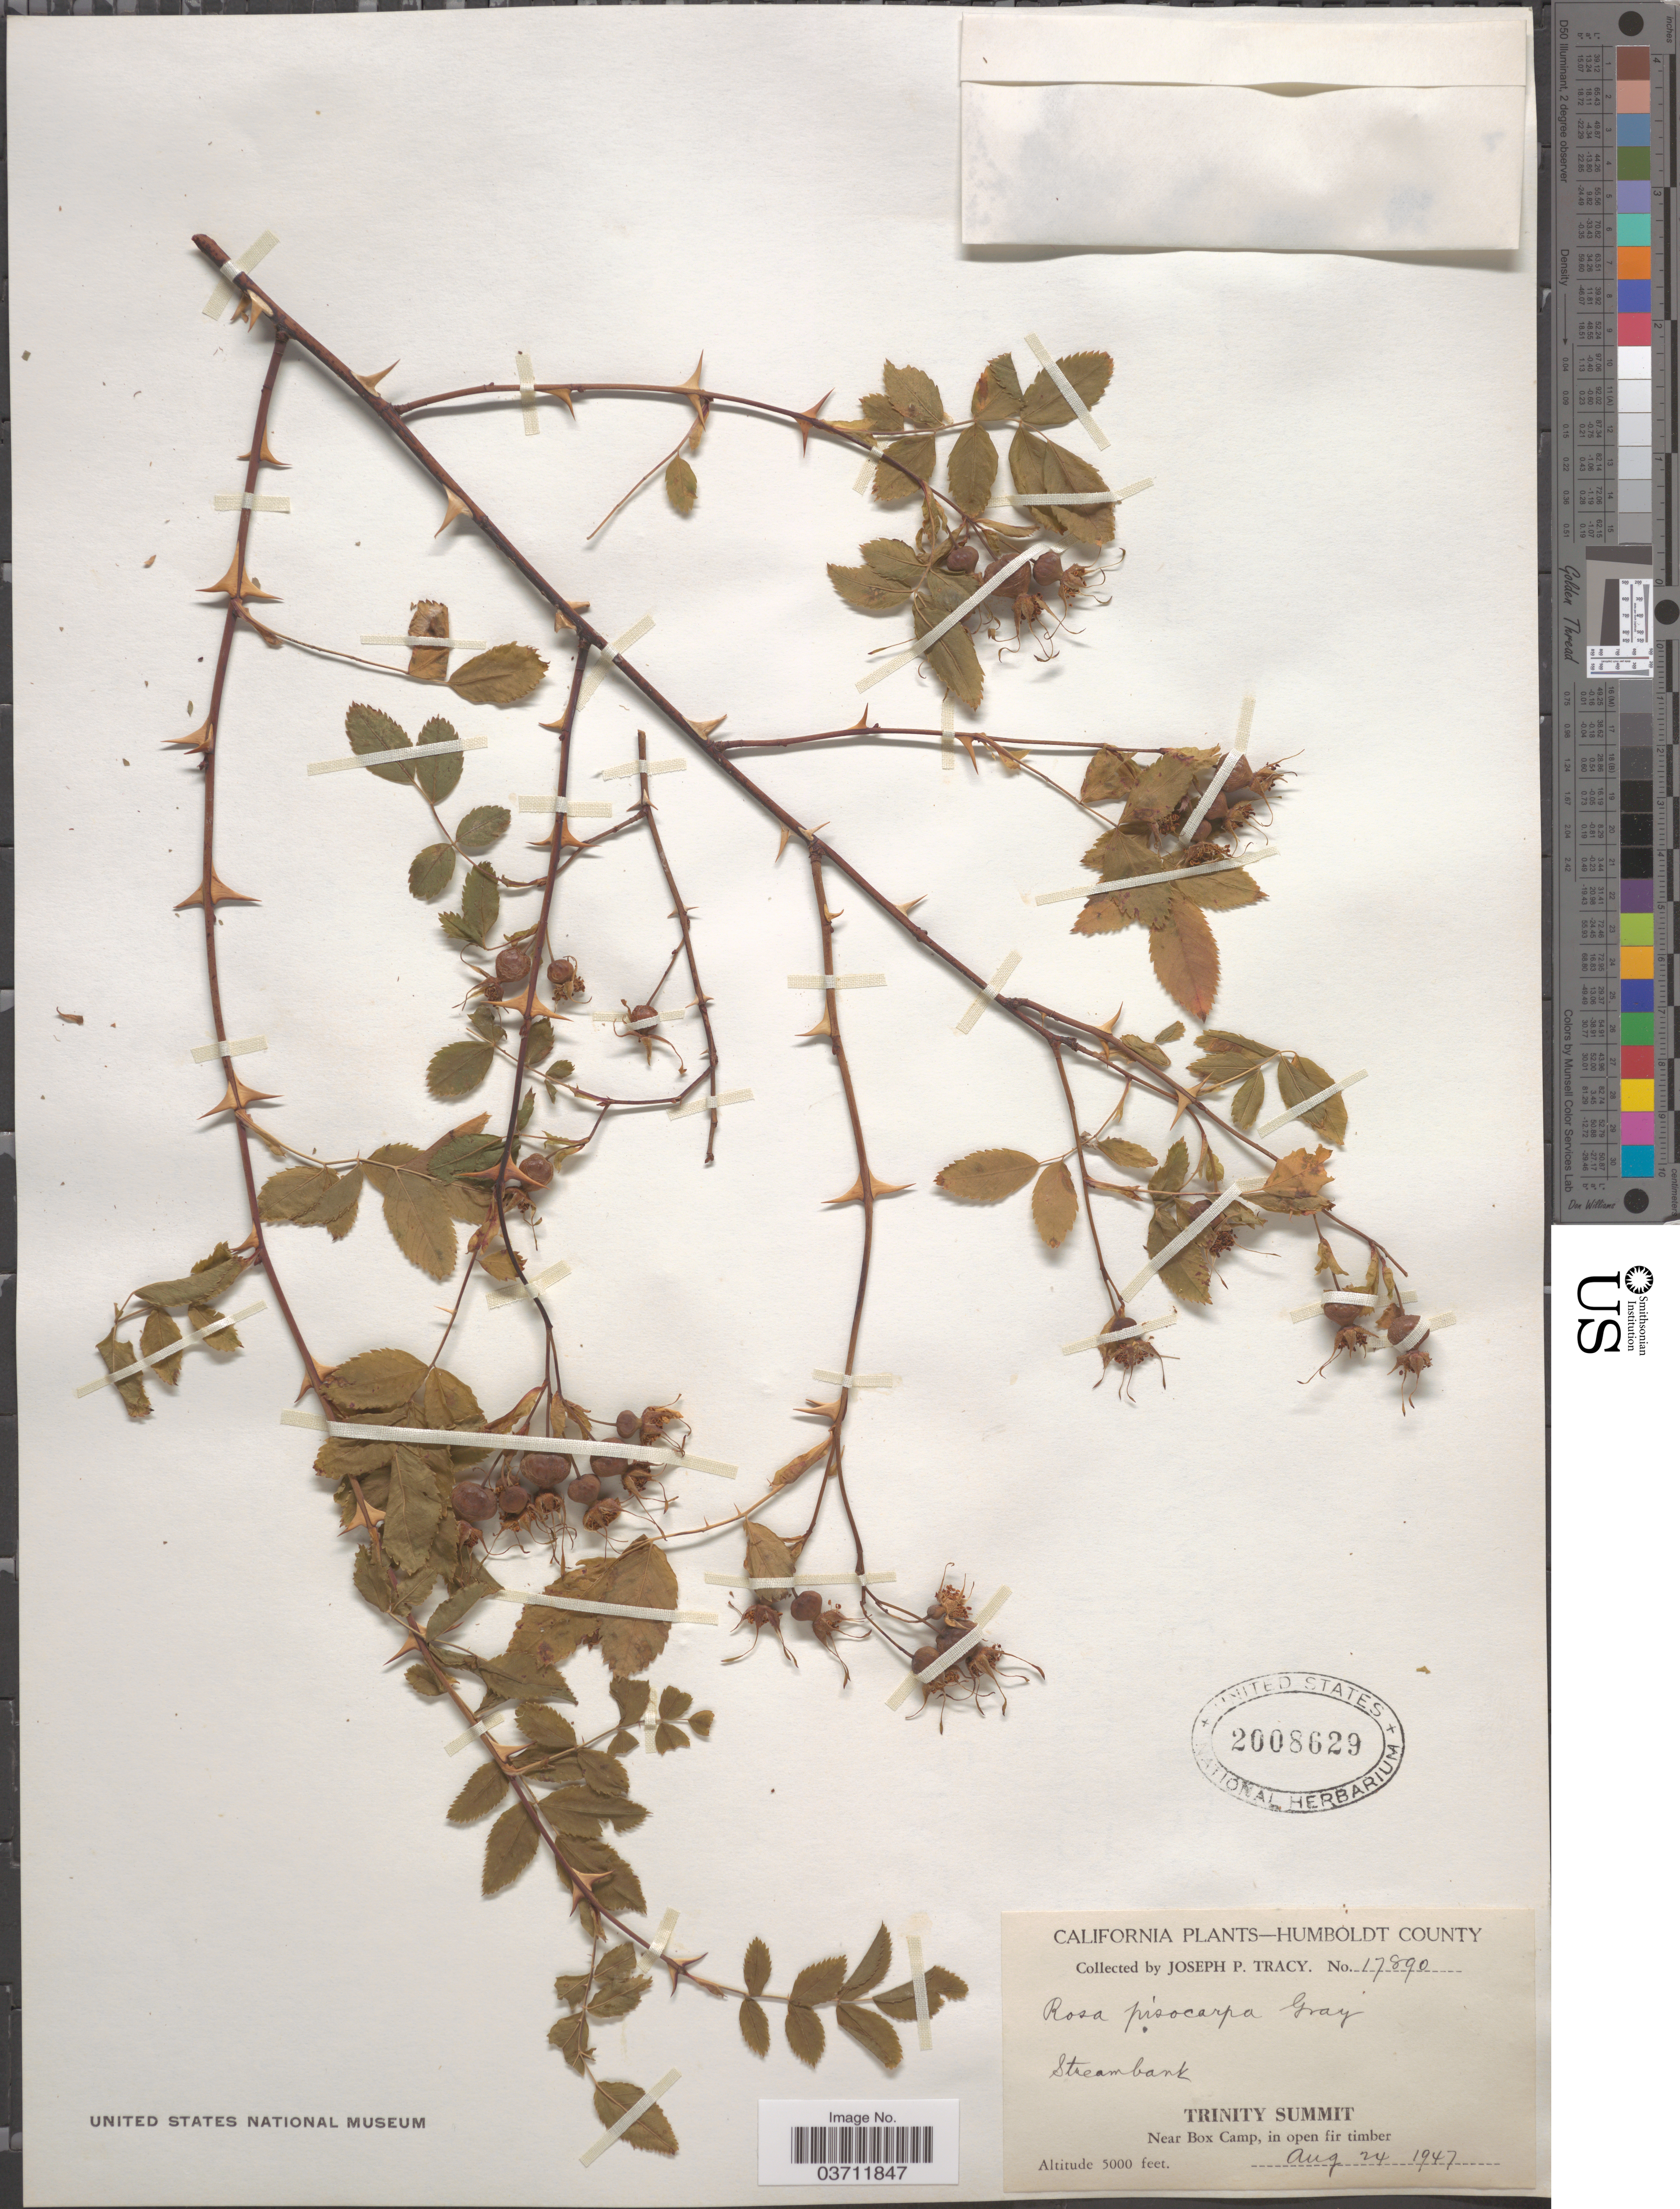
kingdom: Plantae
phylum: Tracheophyta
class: Magnoliopsida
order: Rosales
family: Rosaceae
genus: Rosa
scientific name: Rosa pisocarpa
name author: A. Gray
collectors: J. Tracy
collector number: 17890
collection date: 1947-08-24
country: United States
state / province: California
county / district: Humboldt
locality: Humboldt County. Streambank. Trinity Summit. Near Box Camp, in open fir timber.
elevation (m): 1524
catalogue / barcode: US 2008629